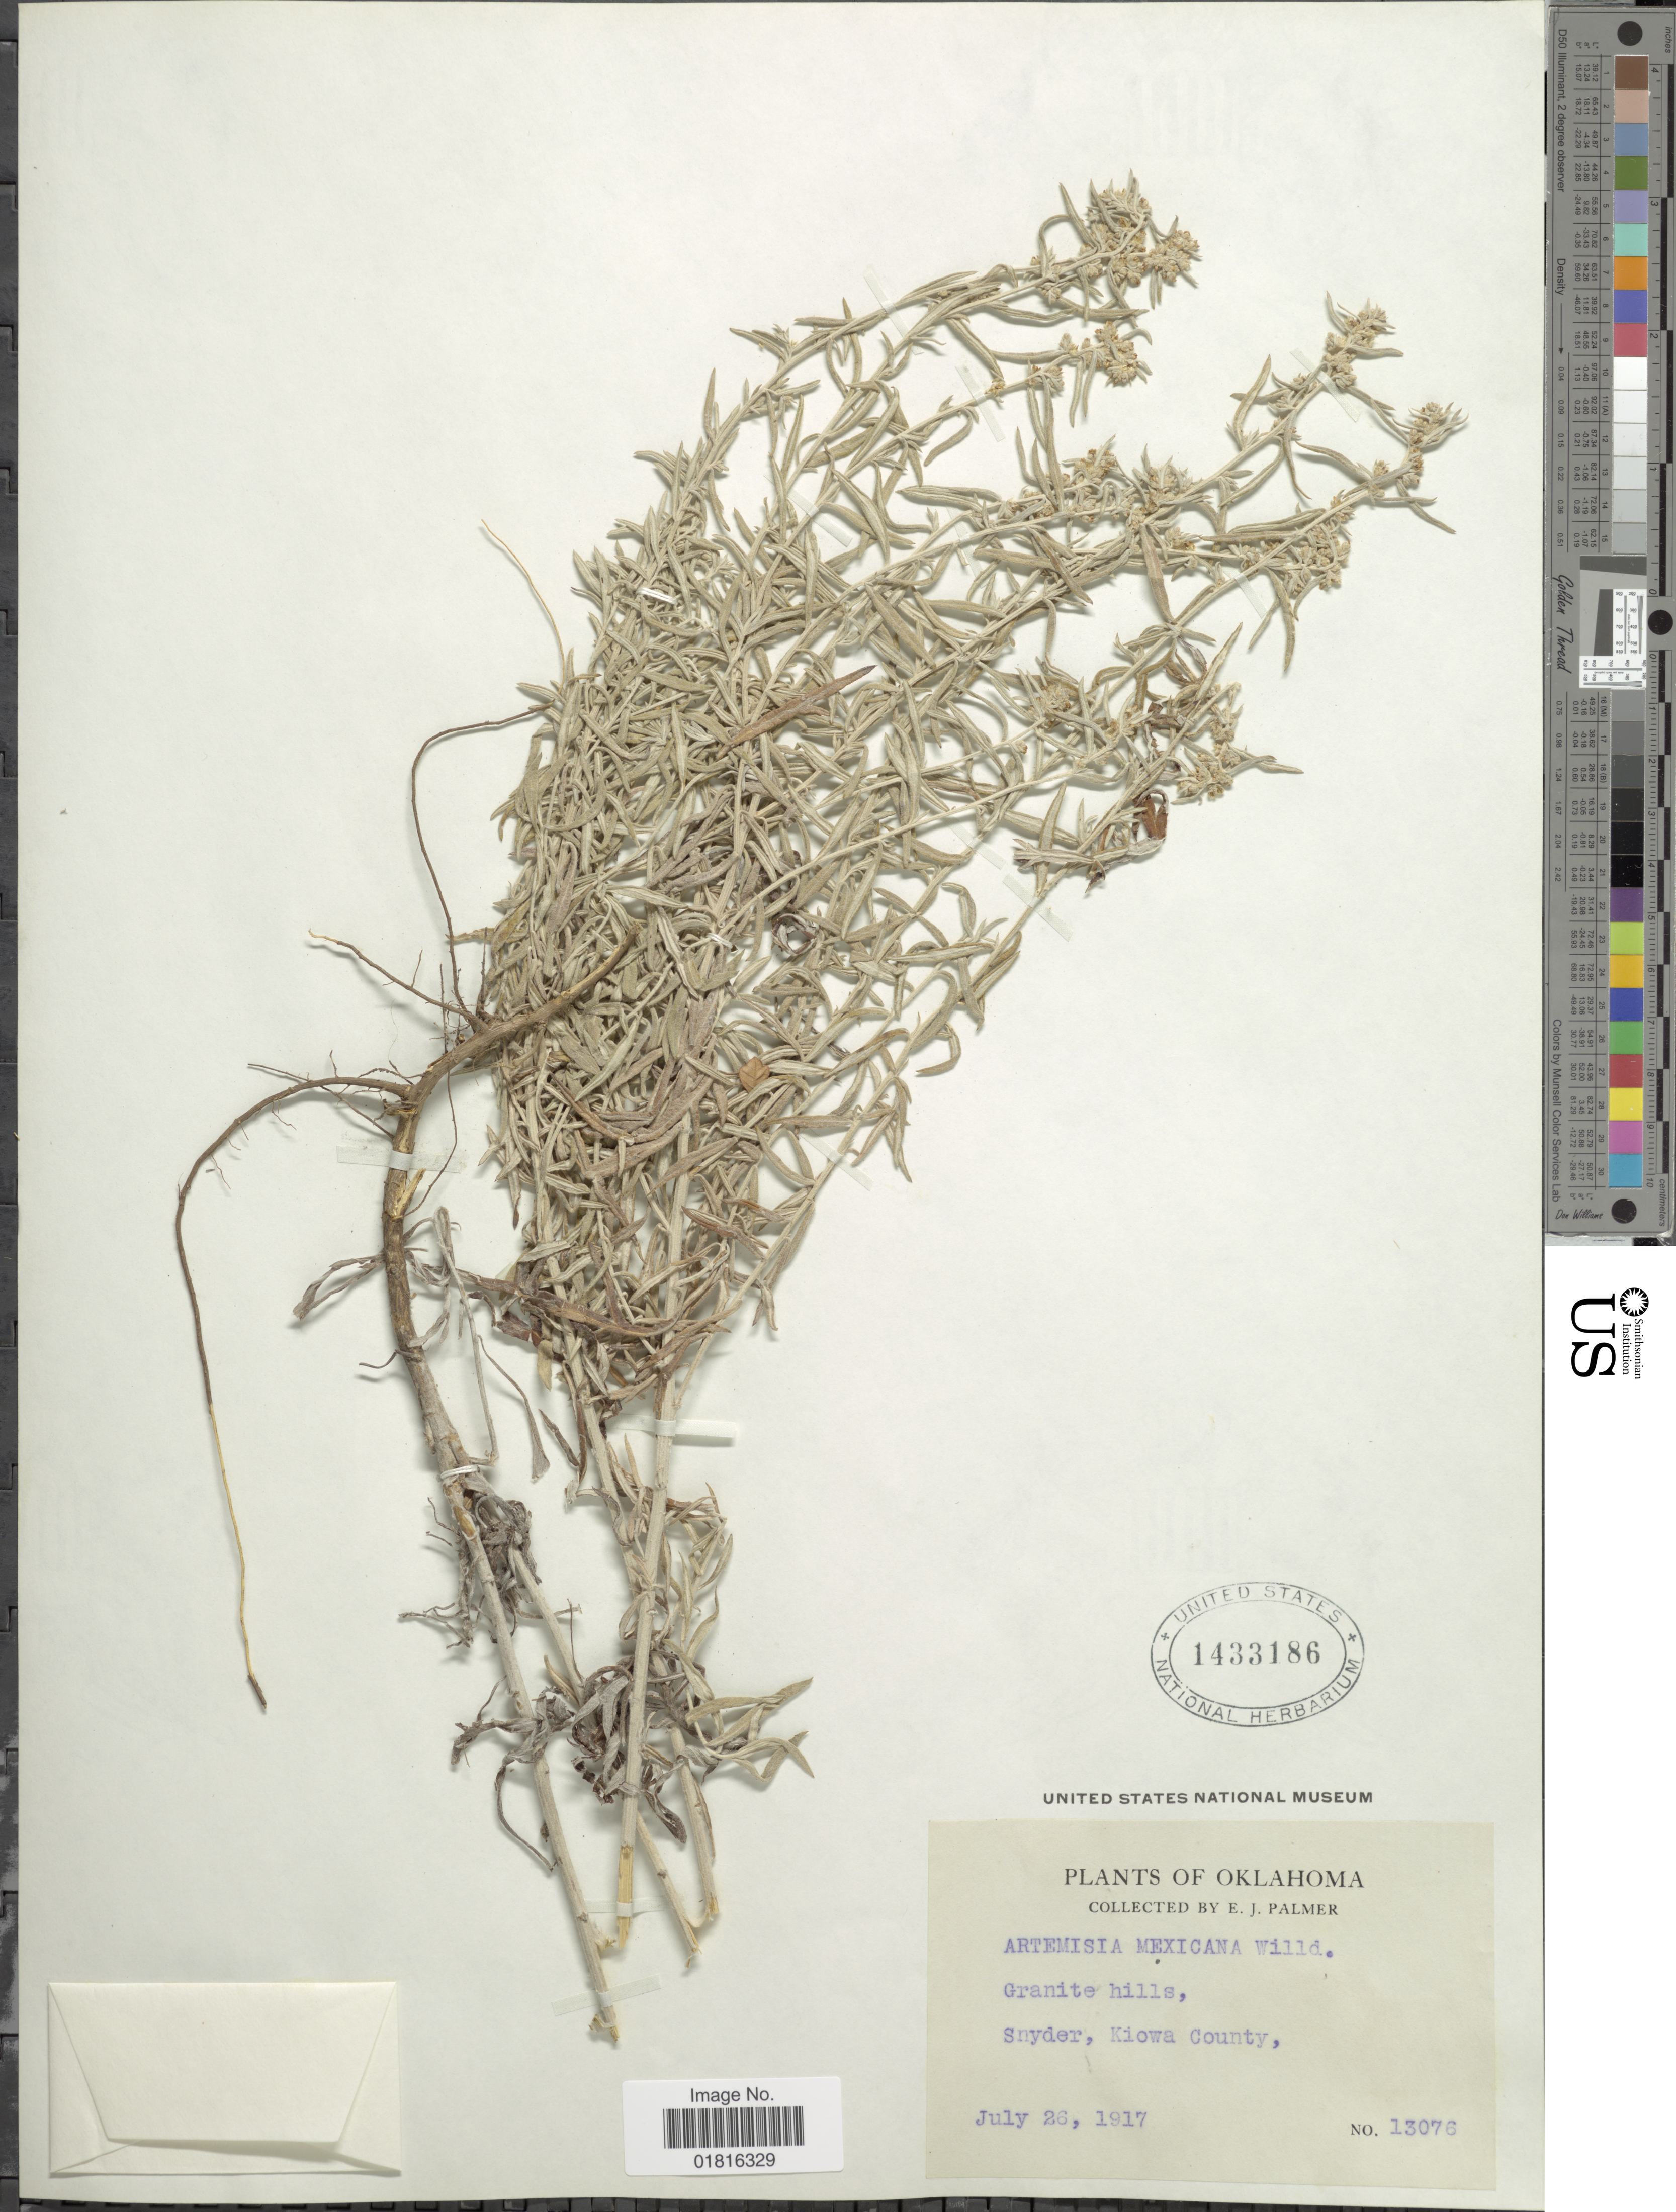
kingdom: Plantae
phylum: Tracheophyta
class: Magnoliopsida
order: Asterales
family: Asteraceae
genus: Artemisia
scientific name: Artemisia ludoviciana subsp. mexicana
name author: (Willd. ex Spreng.) D.D. Keck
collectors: E. J. Palmer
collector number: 13076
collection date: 1917-07-26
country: United States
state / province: Oklahoma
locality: Granite hills, Snyder, Kiowa County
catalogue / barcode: US 1433186